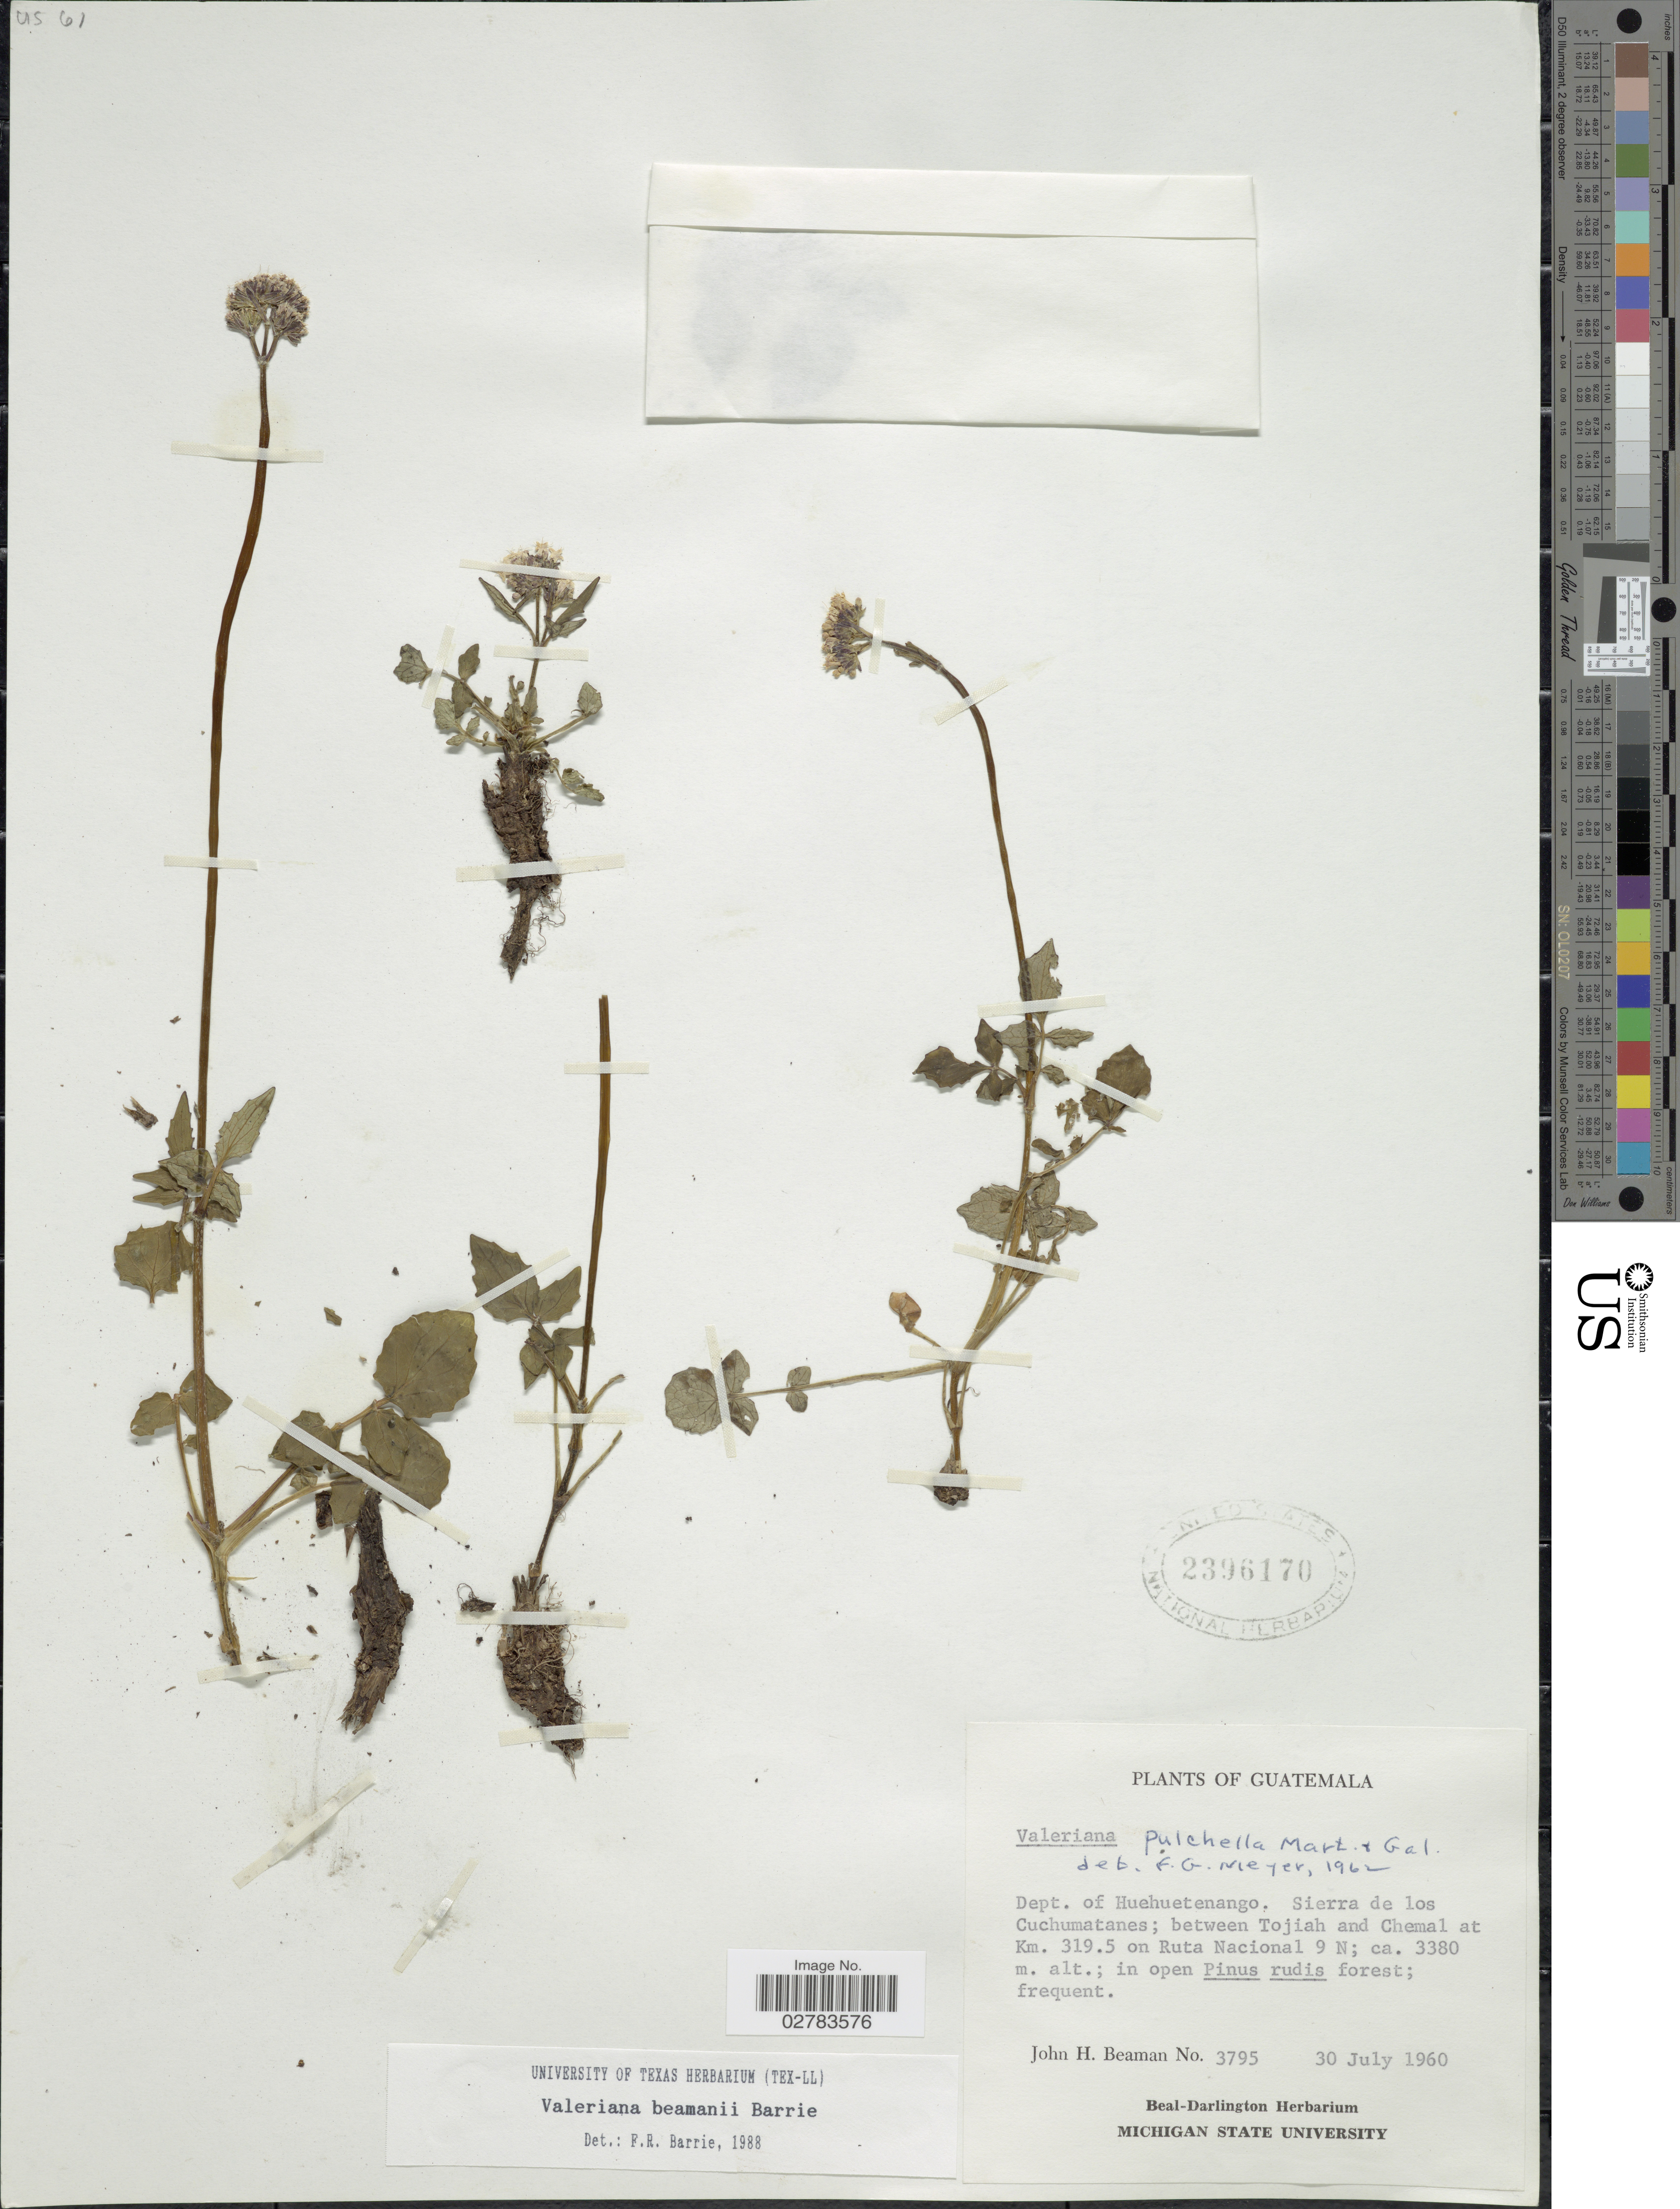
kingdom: Plantae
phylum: Tracheophyta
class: Magnoliopsida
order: Dipsacales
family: Caprifoliaceae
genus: Valeriana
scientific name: Valeriana beamanii Barrie, ined.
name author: Barrie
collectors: J. H. Beaman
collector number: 3795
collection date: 1960-07-30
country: Guatemala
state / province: Huehuetenango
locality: Dept. of Huehuetenango, Sierra de los Cuchumatanes; between Tojiah and Chemal at Km. 319.5 on Ruta Nacional 9 N.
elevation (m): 3380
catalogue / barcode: US 2396170